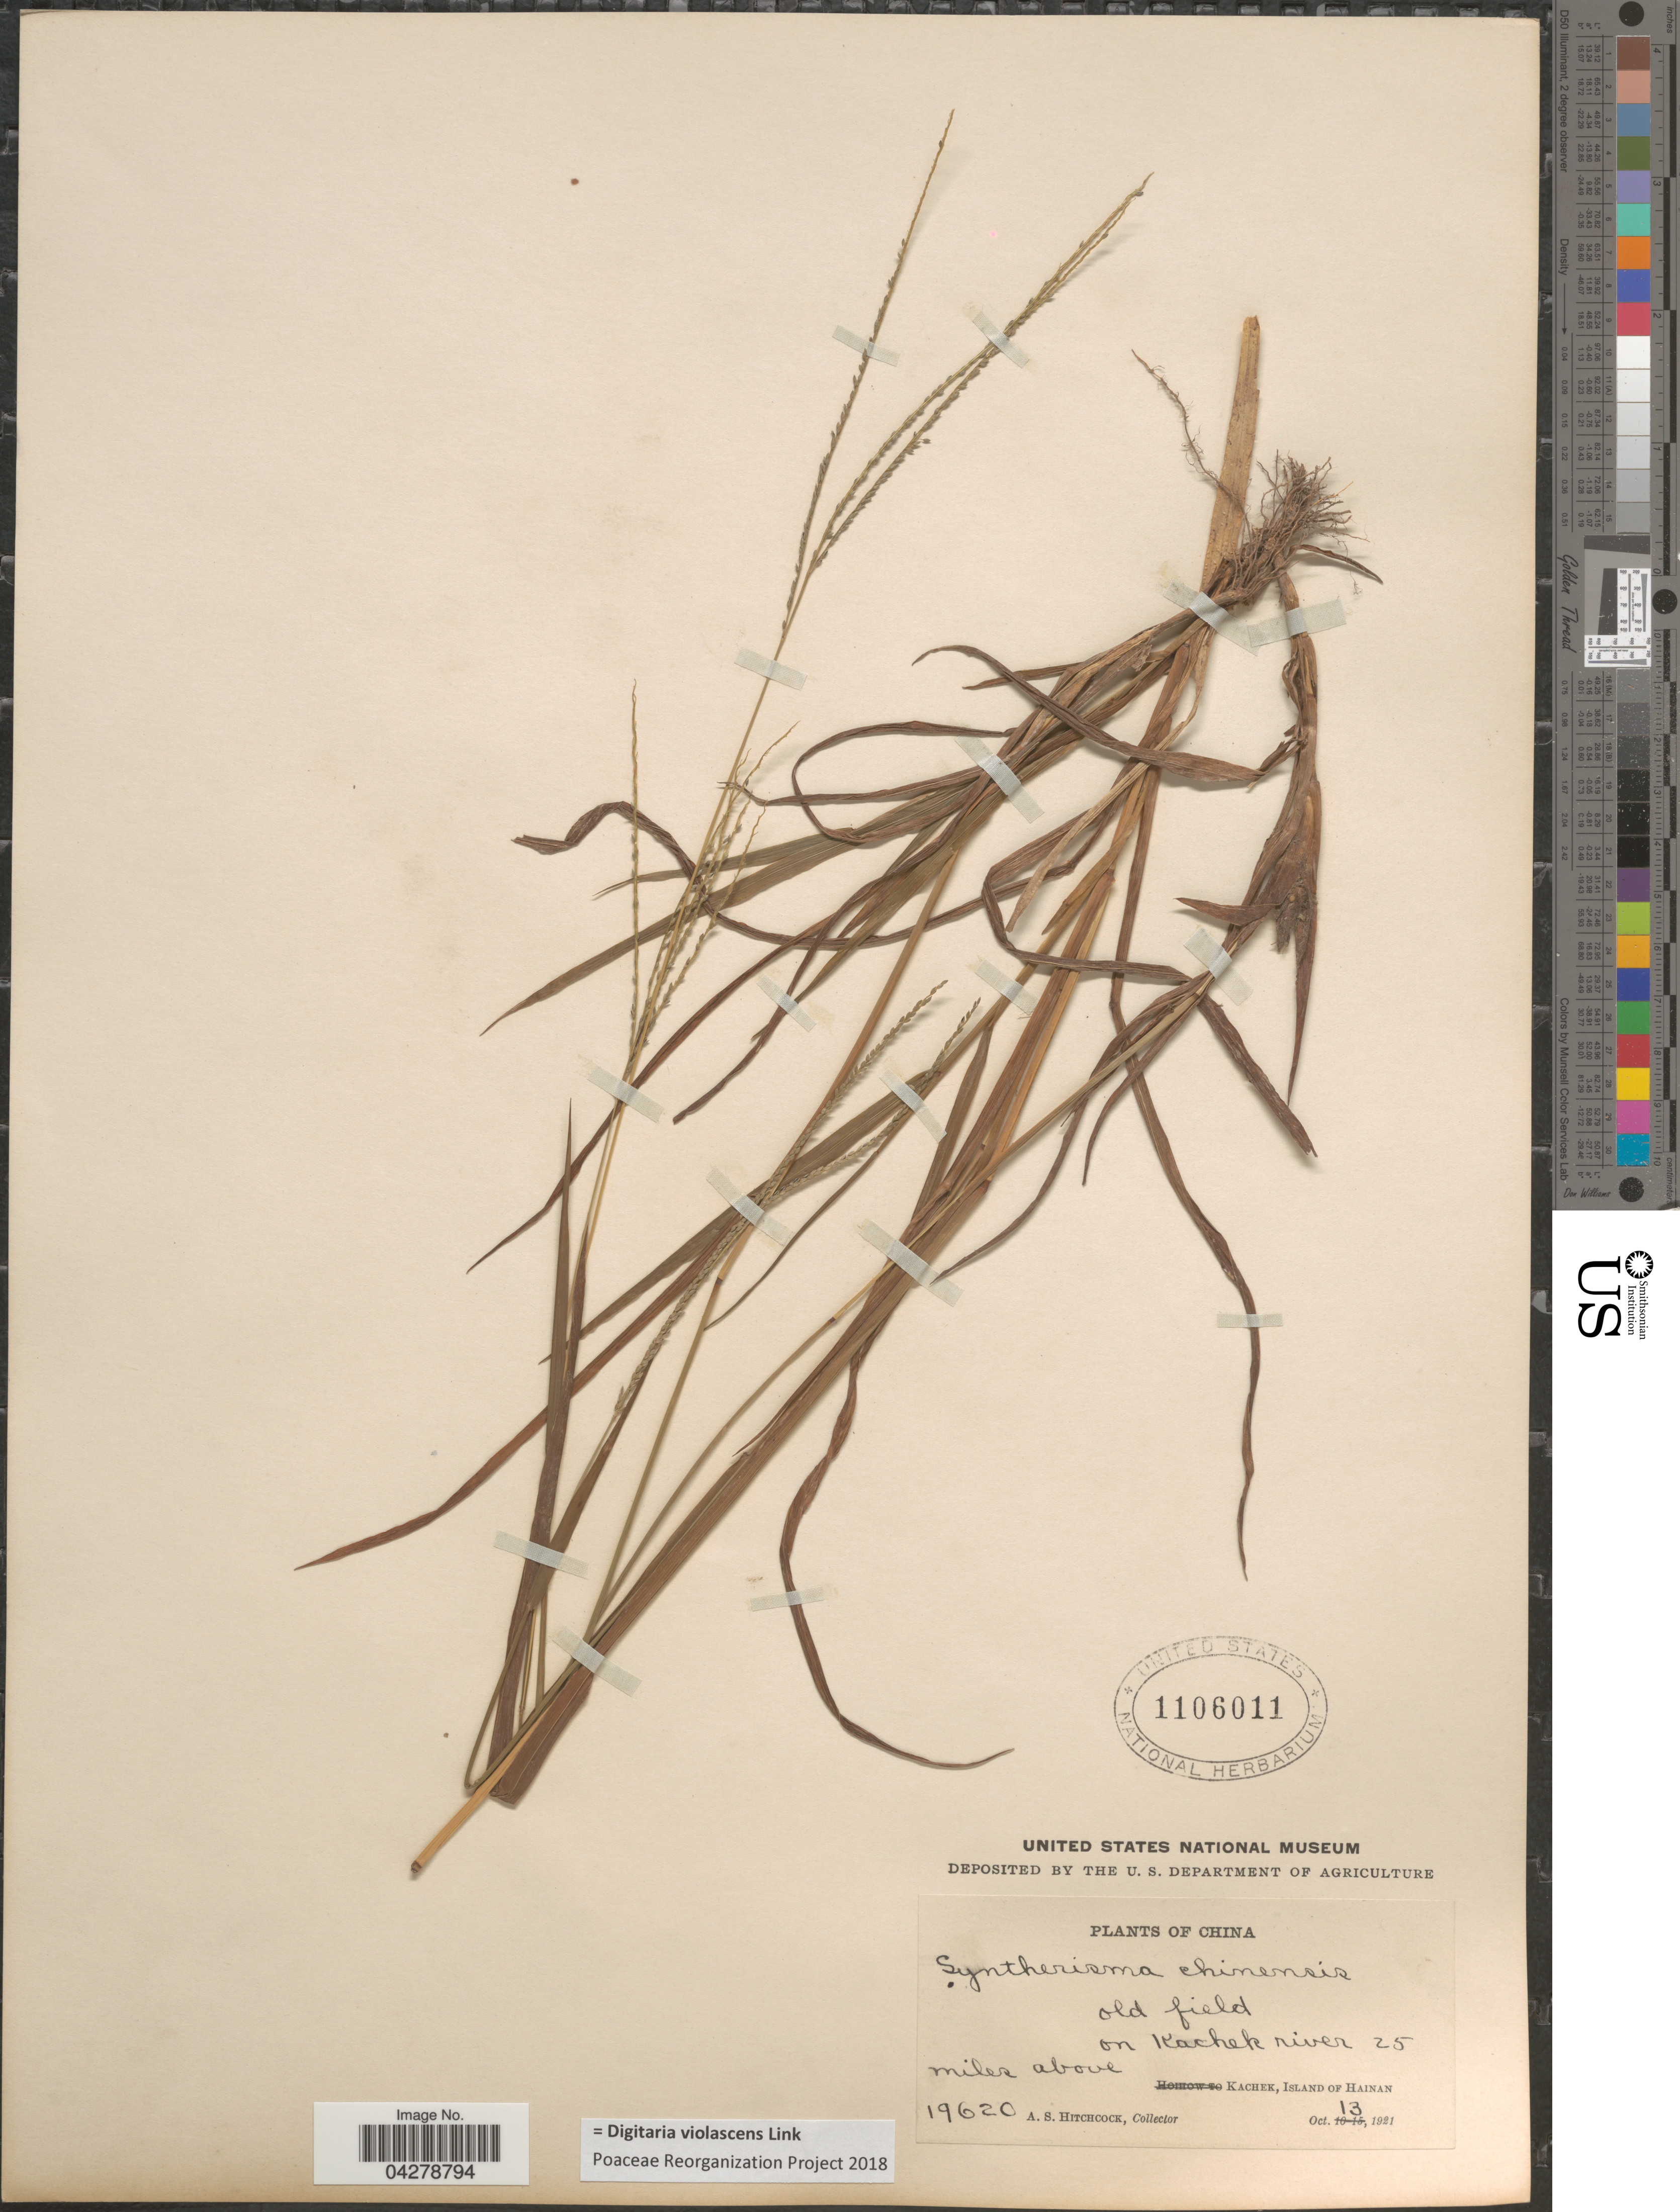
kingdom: Plantae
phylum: Tracheophyta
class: Liliopsida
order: Poales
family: Poaceae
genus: Digitaria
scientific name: Digitaria violascens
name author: Link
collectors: A. S. Hitchcock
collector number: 19620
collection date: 1921-10-13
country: China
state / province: Hainan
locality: Old field on Kachek river 25 miles above Kachek, Island of Hainan.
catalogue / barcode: US 1106011